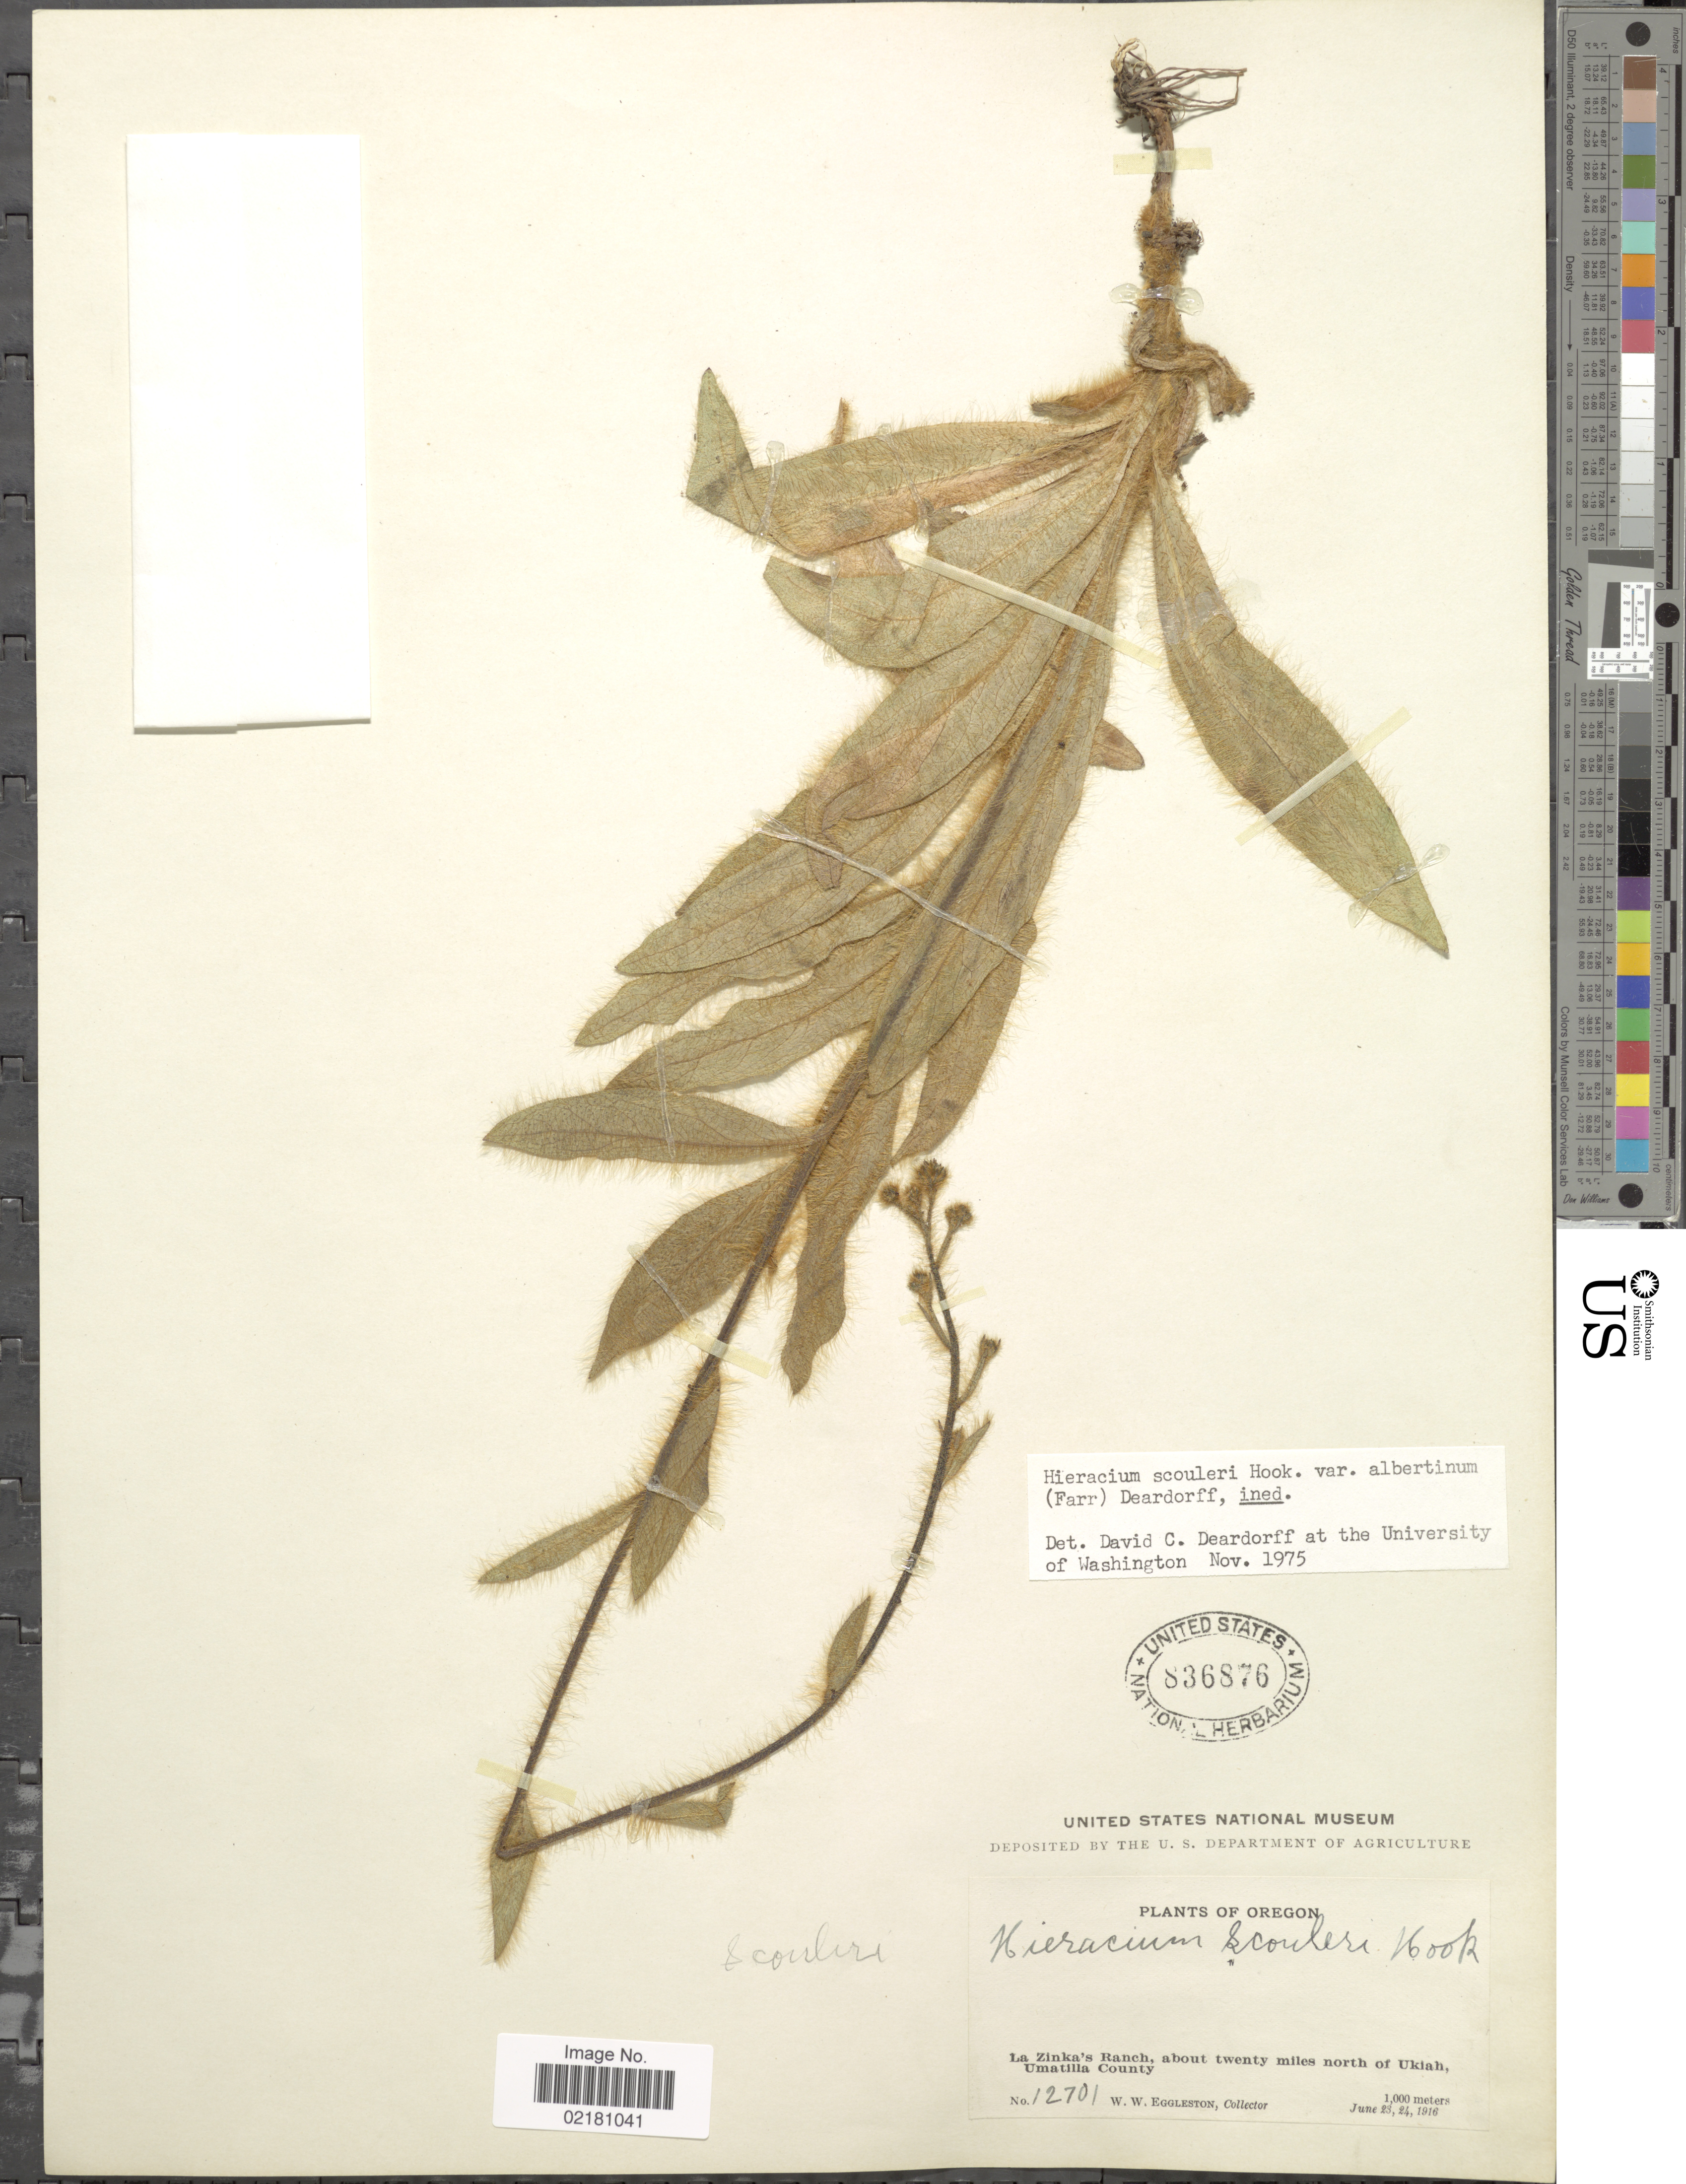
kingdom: Plantae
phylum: Tracheophyta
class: Magnoliopsida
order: Asterales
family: Asteraceae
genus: Hieracium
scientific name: Hieracium scouleri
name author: Hook.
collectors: W. W. Eggleston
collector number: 12701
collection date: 1916-06-23/1916-06-24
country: United States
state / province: Oregon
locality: La Zinka's Ranch, about twenty miles north of Ukiah, Umatilla County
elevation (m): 1000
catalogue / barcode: US 836876